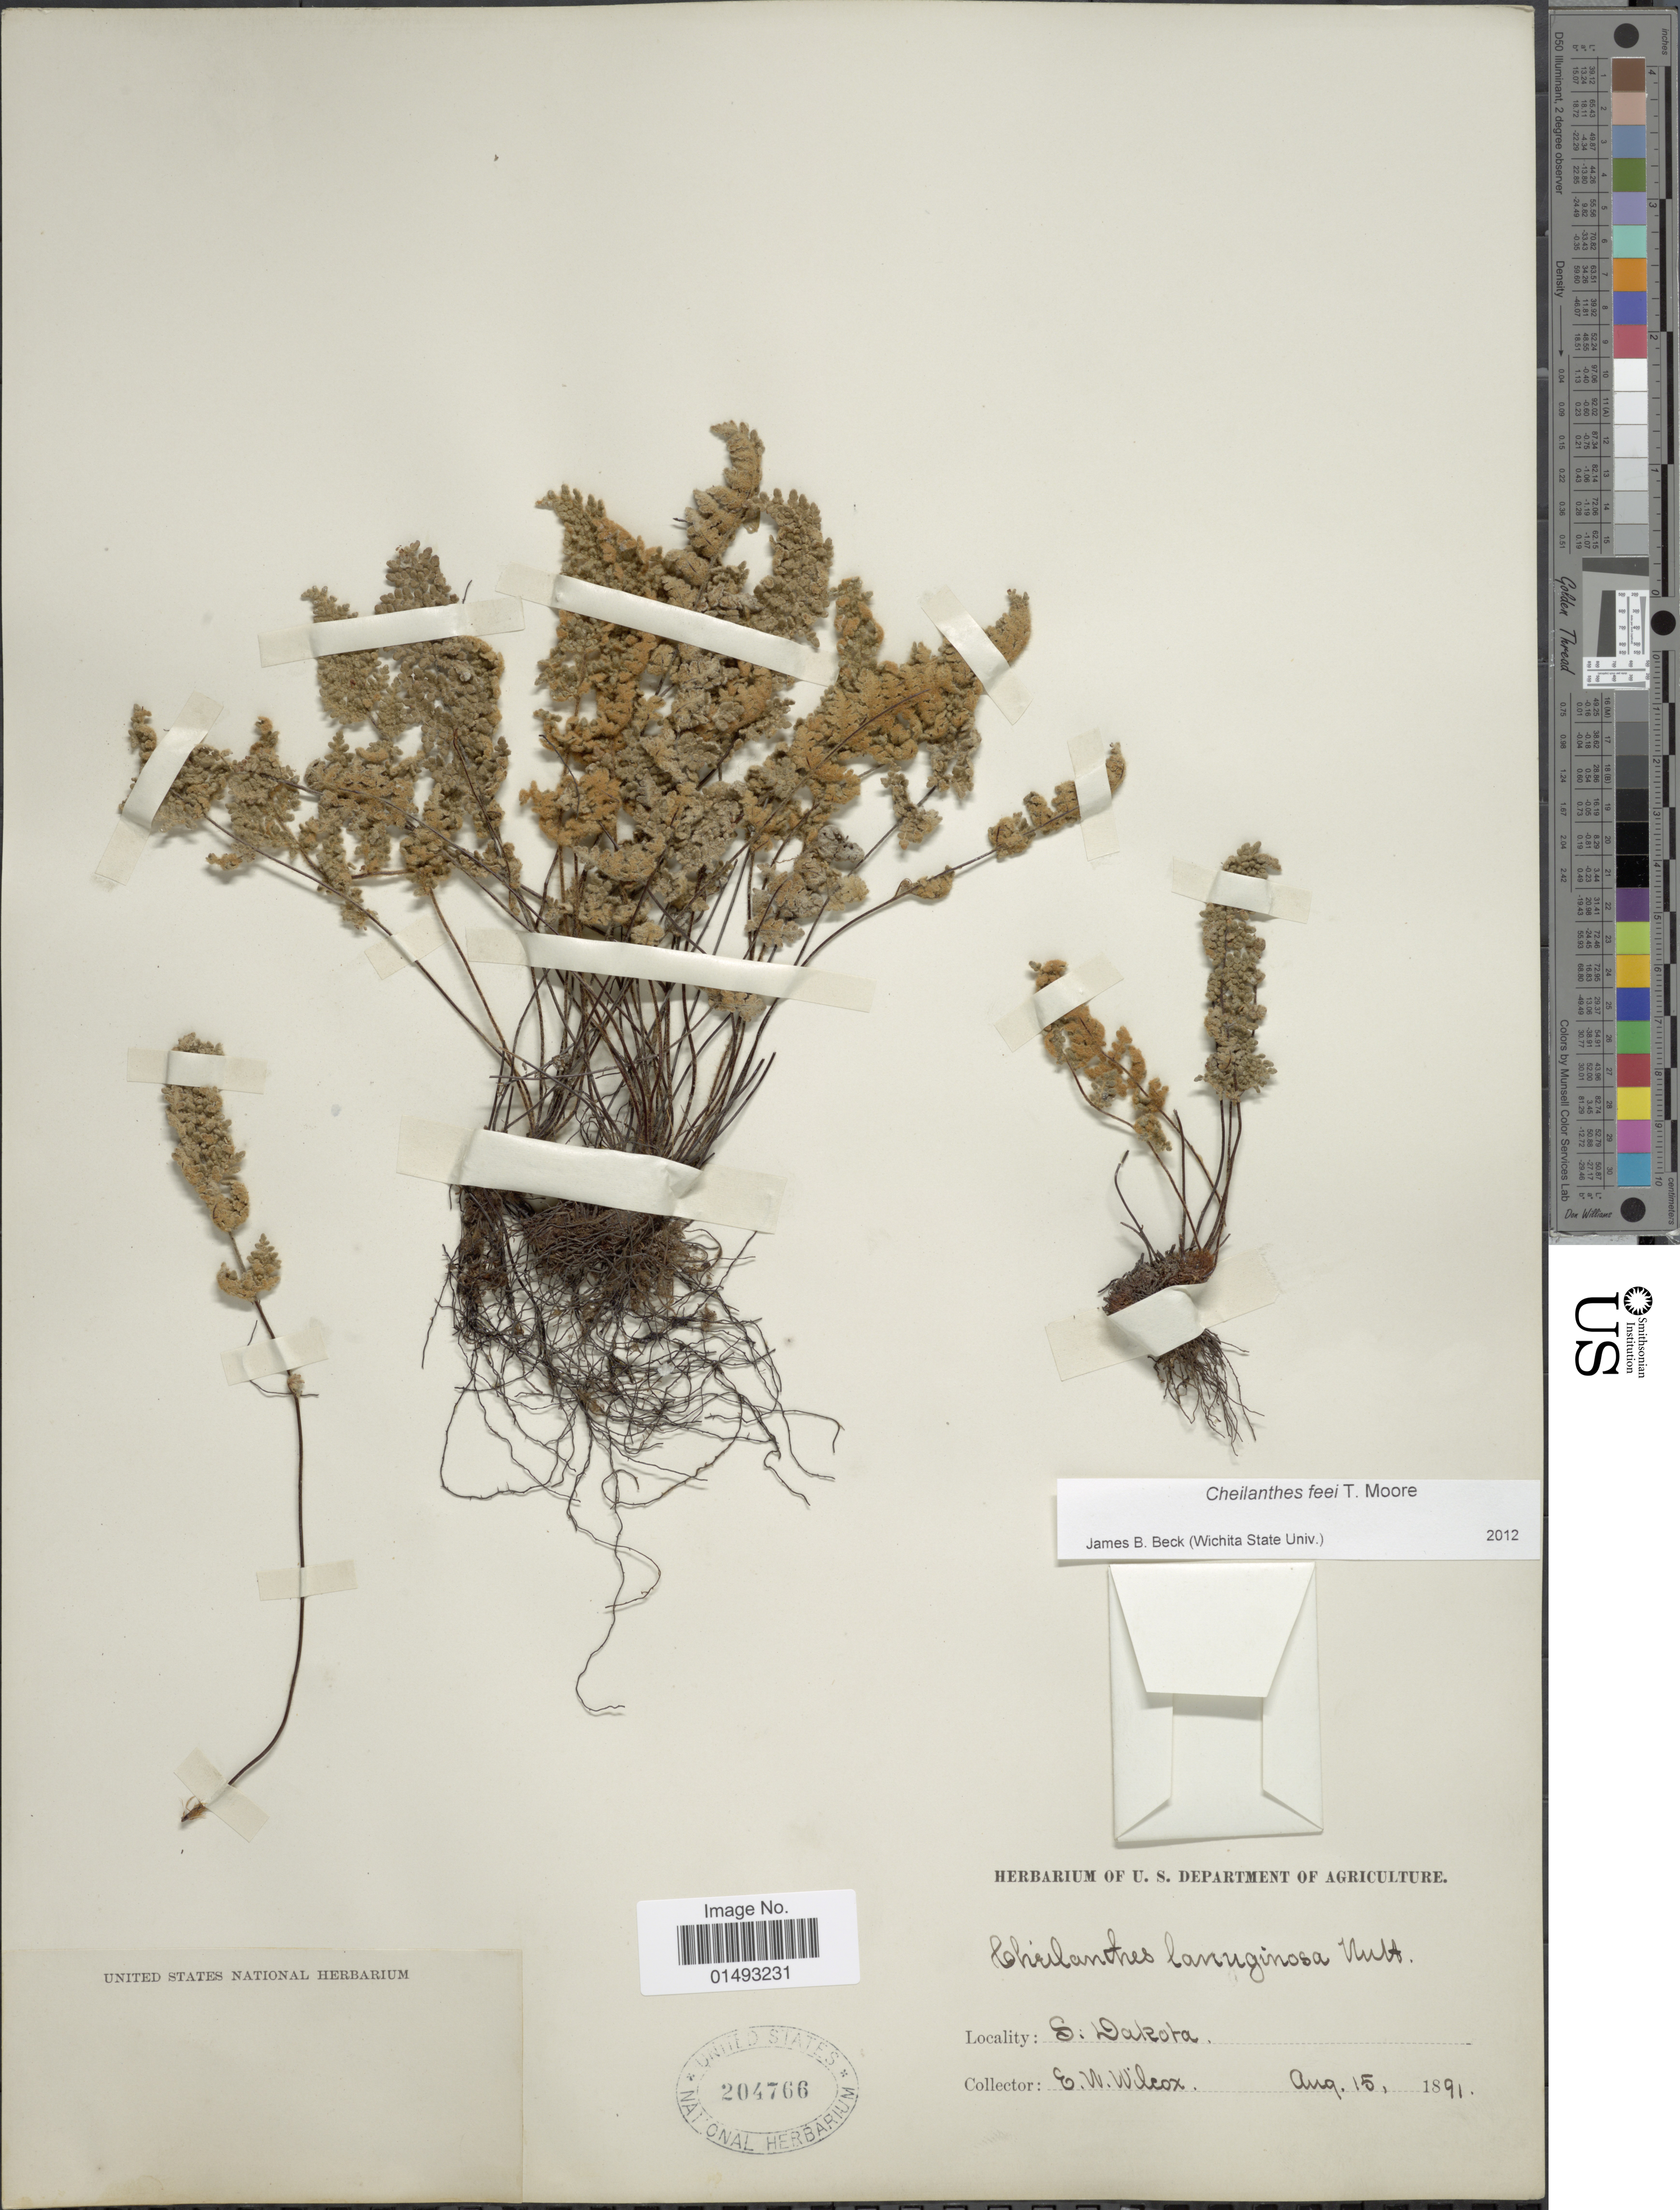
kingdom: Plantae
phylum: Tracheophyta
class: Polypodiopsida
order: Polypodiales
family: Pteridaceae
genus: Myriopteris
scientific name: Myriopteris gracilis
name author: Fée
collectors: E. Wilcox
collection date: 1891-08-15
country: United States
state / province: South Dakota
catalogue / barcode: US 204766